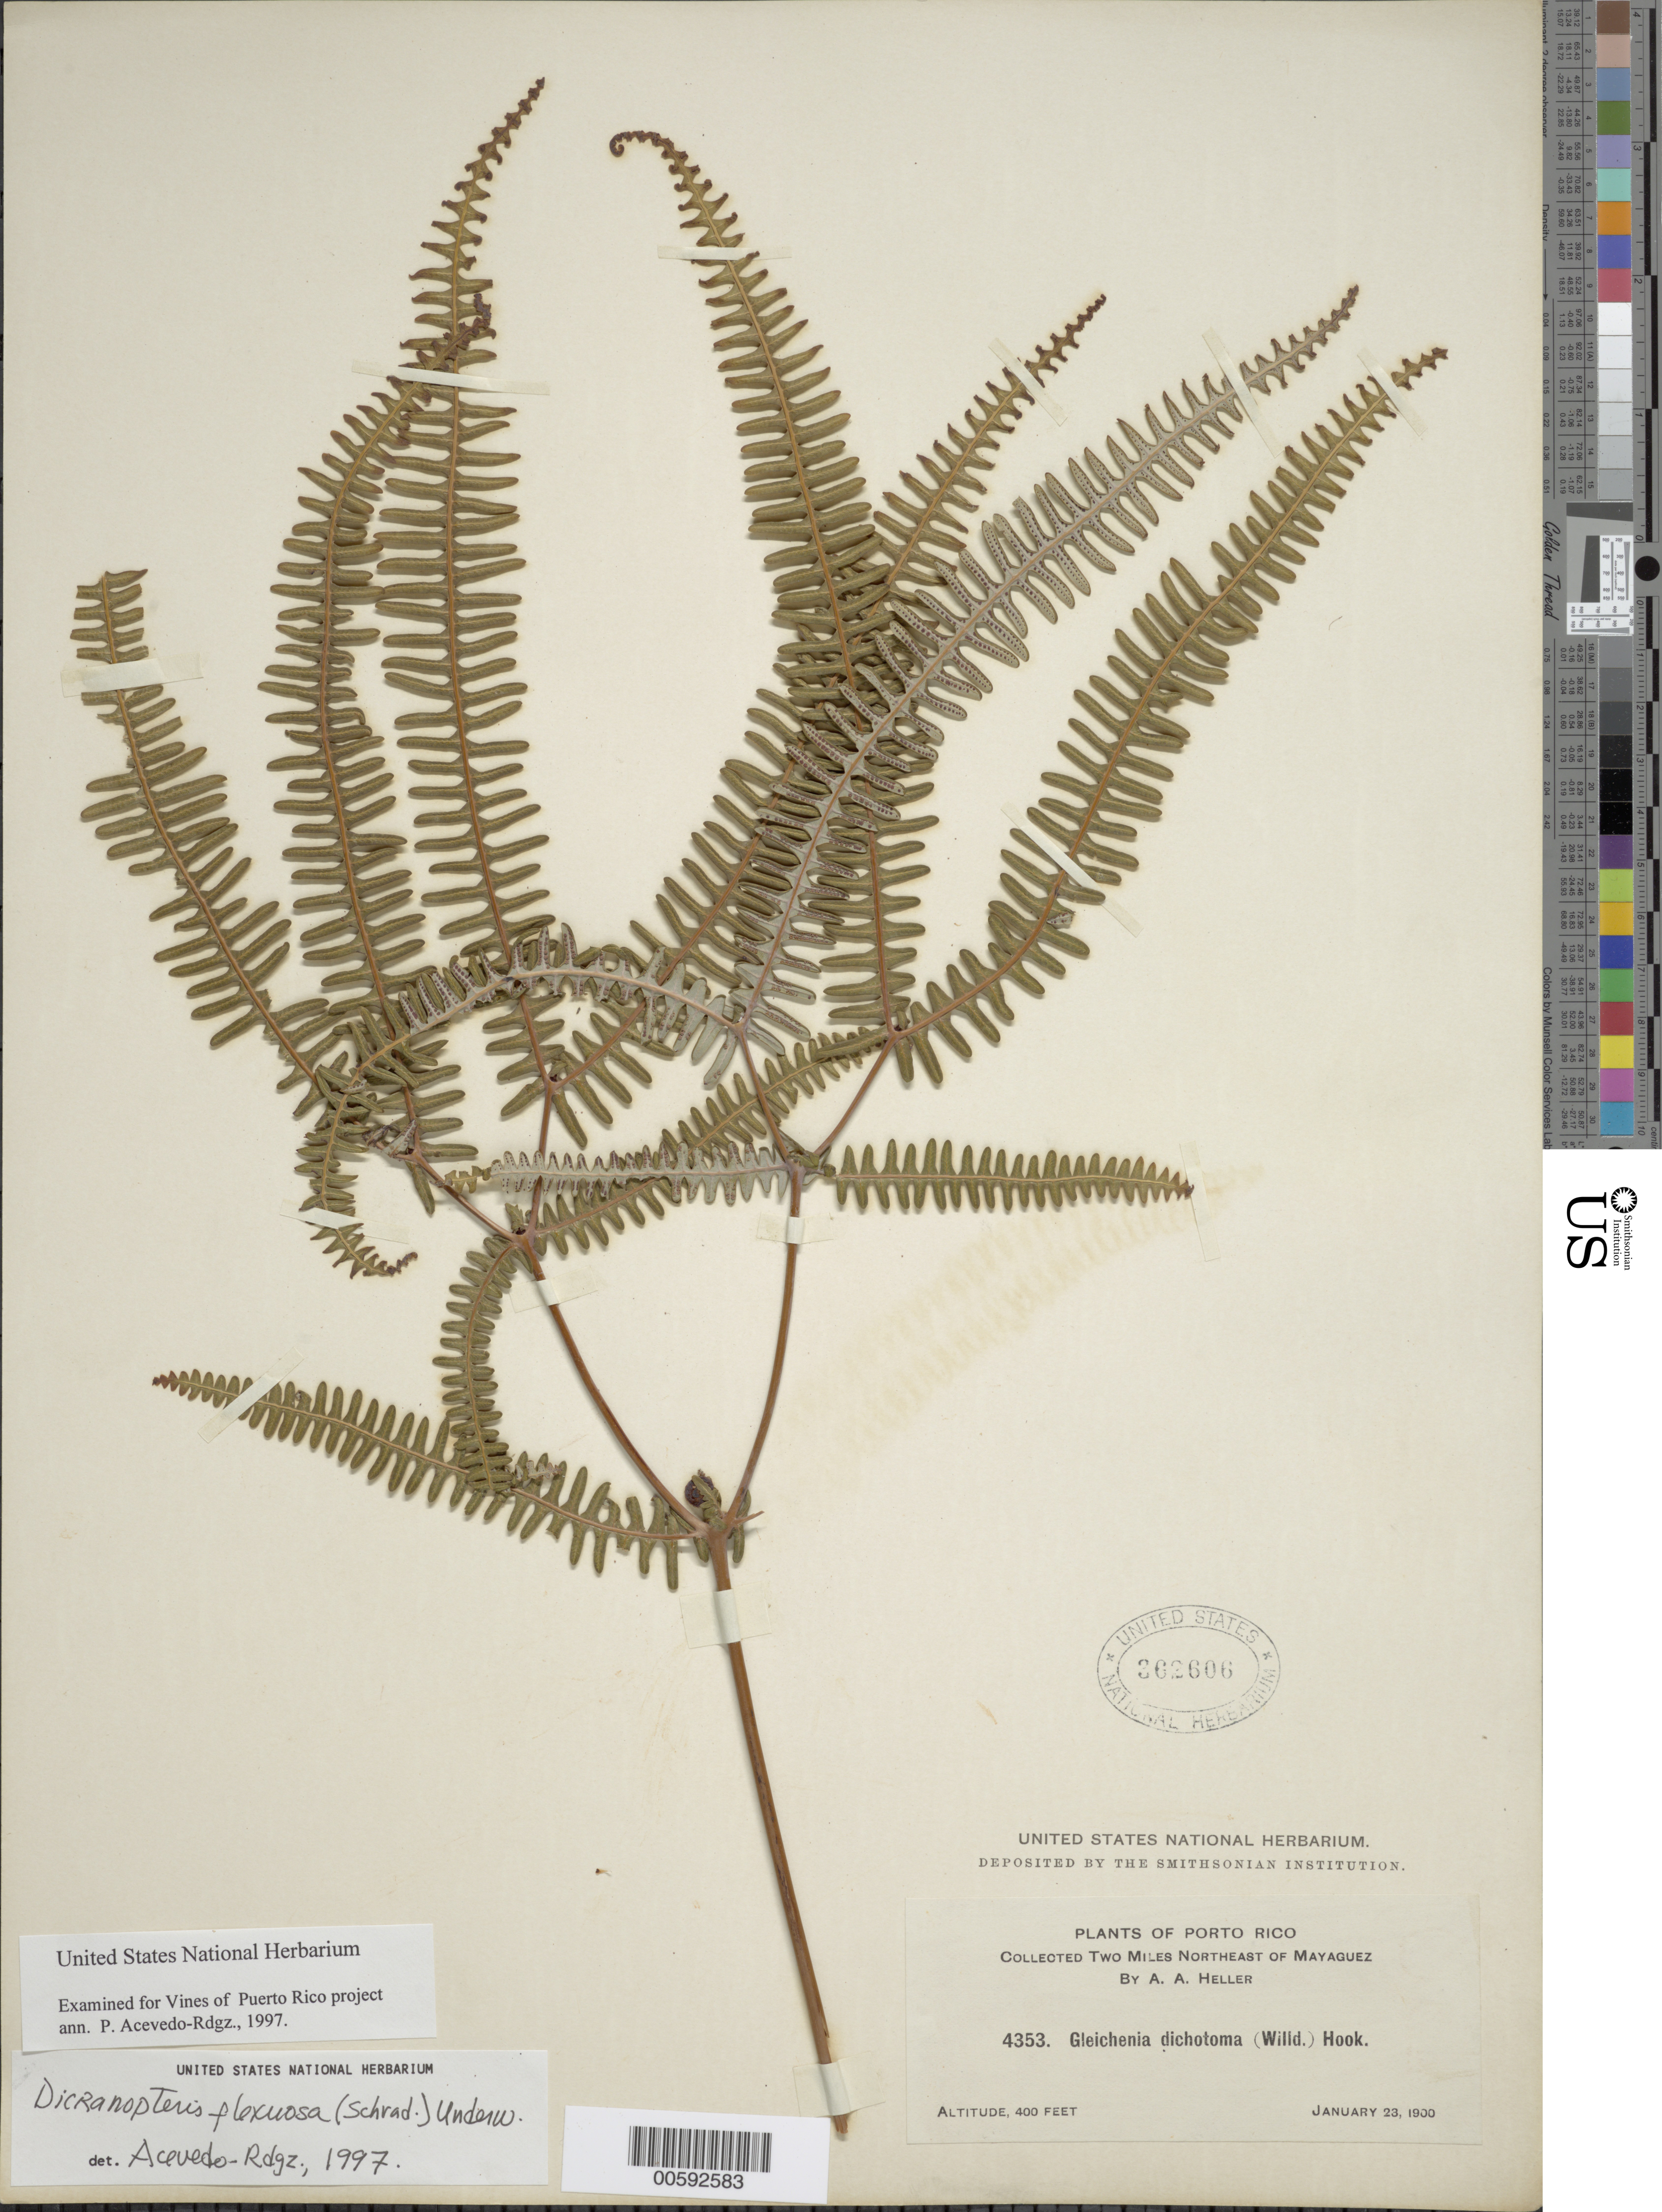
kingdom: Plantae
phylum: Tracheophyta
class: Polypodiopsida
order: Gleicheniales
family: Gleicheniaceae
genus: Dicranopteris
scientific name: Dicranopteris flexuosa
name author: (Schrad.) Underw.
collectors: A. A. Heller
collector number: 4353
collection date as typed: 23 Jan 1900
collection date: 1900-01-23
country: Puerto Rico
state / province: Mayagüez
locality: Mayaguez, 2 mi. NE of .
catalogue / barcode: US 362606